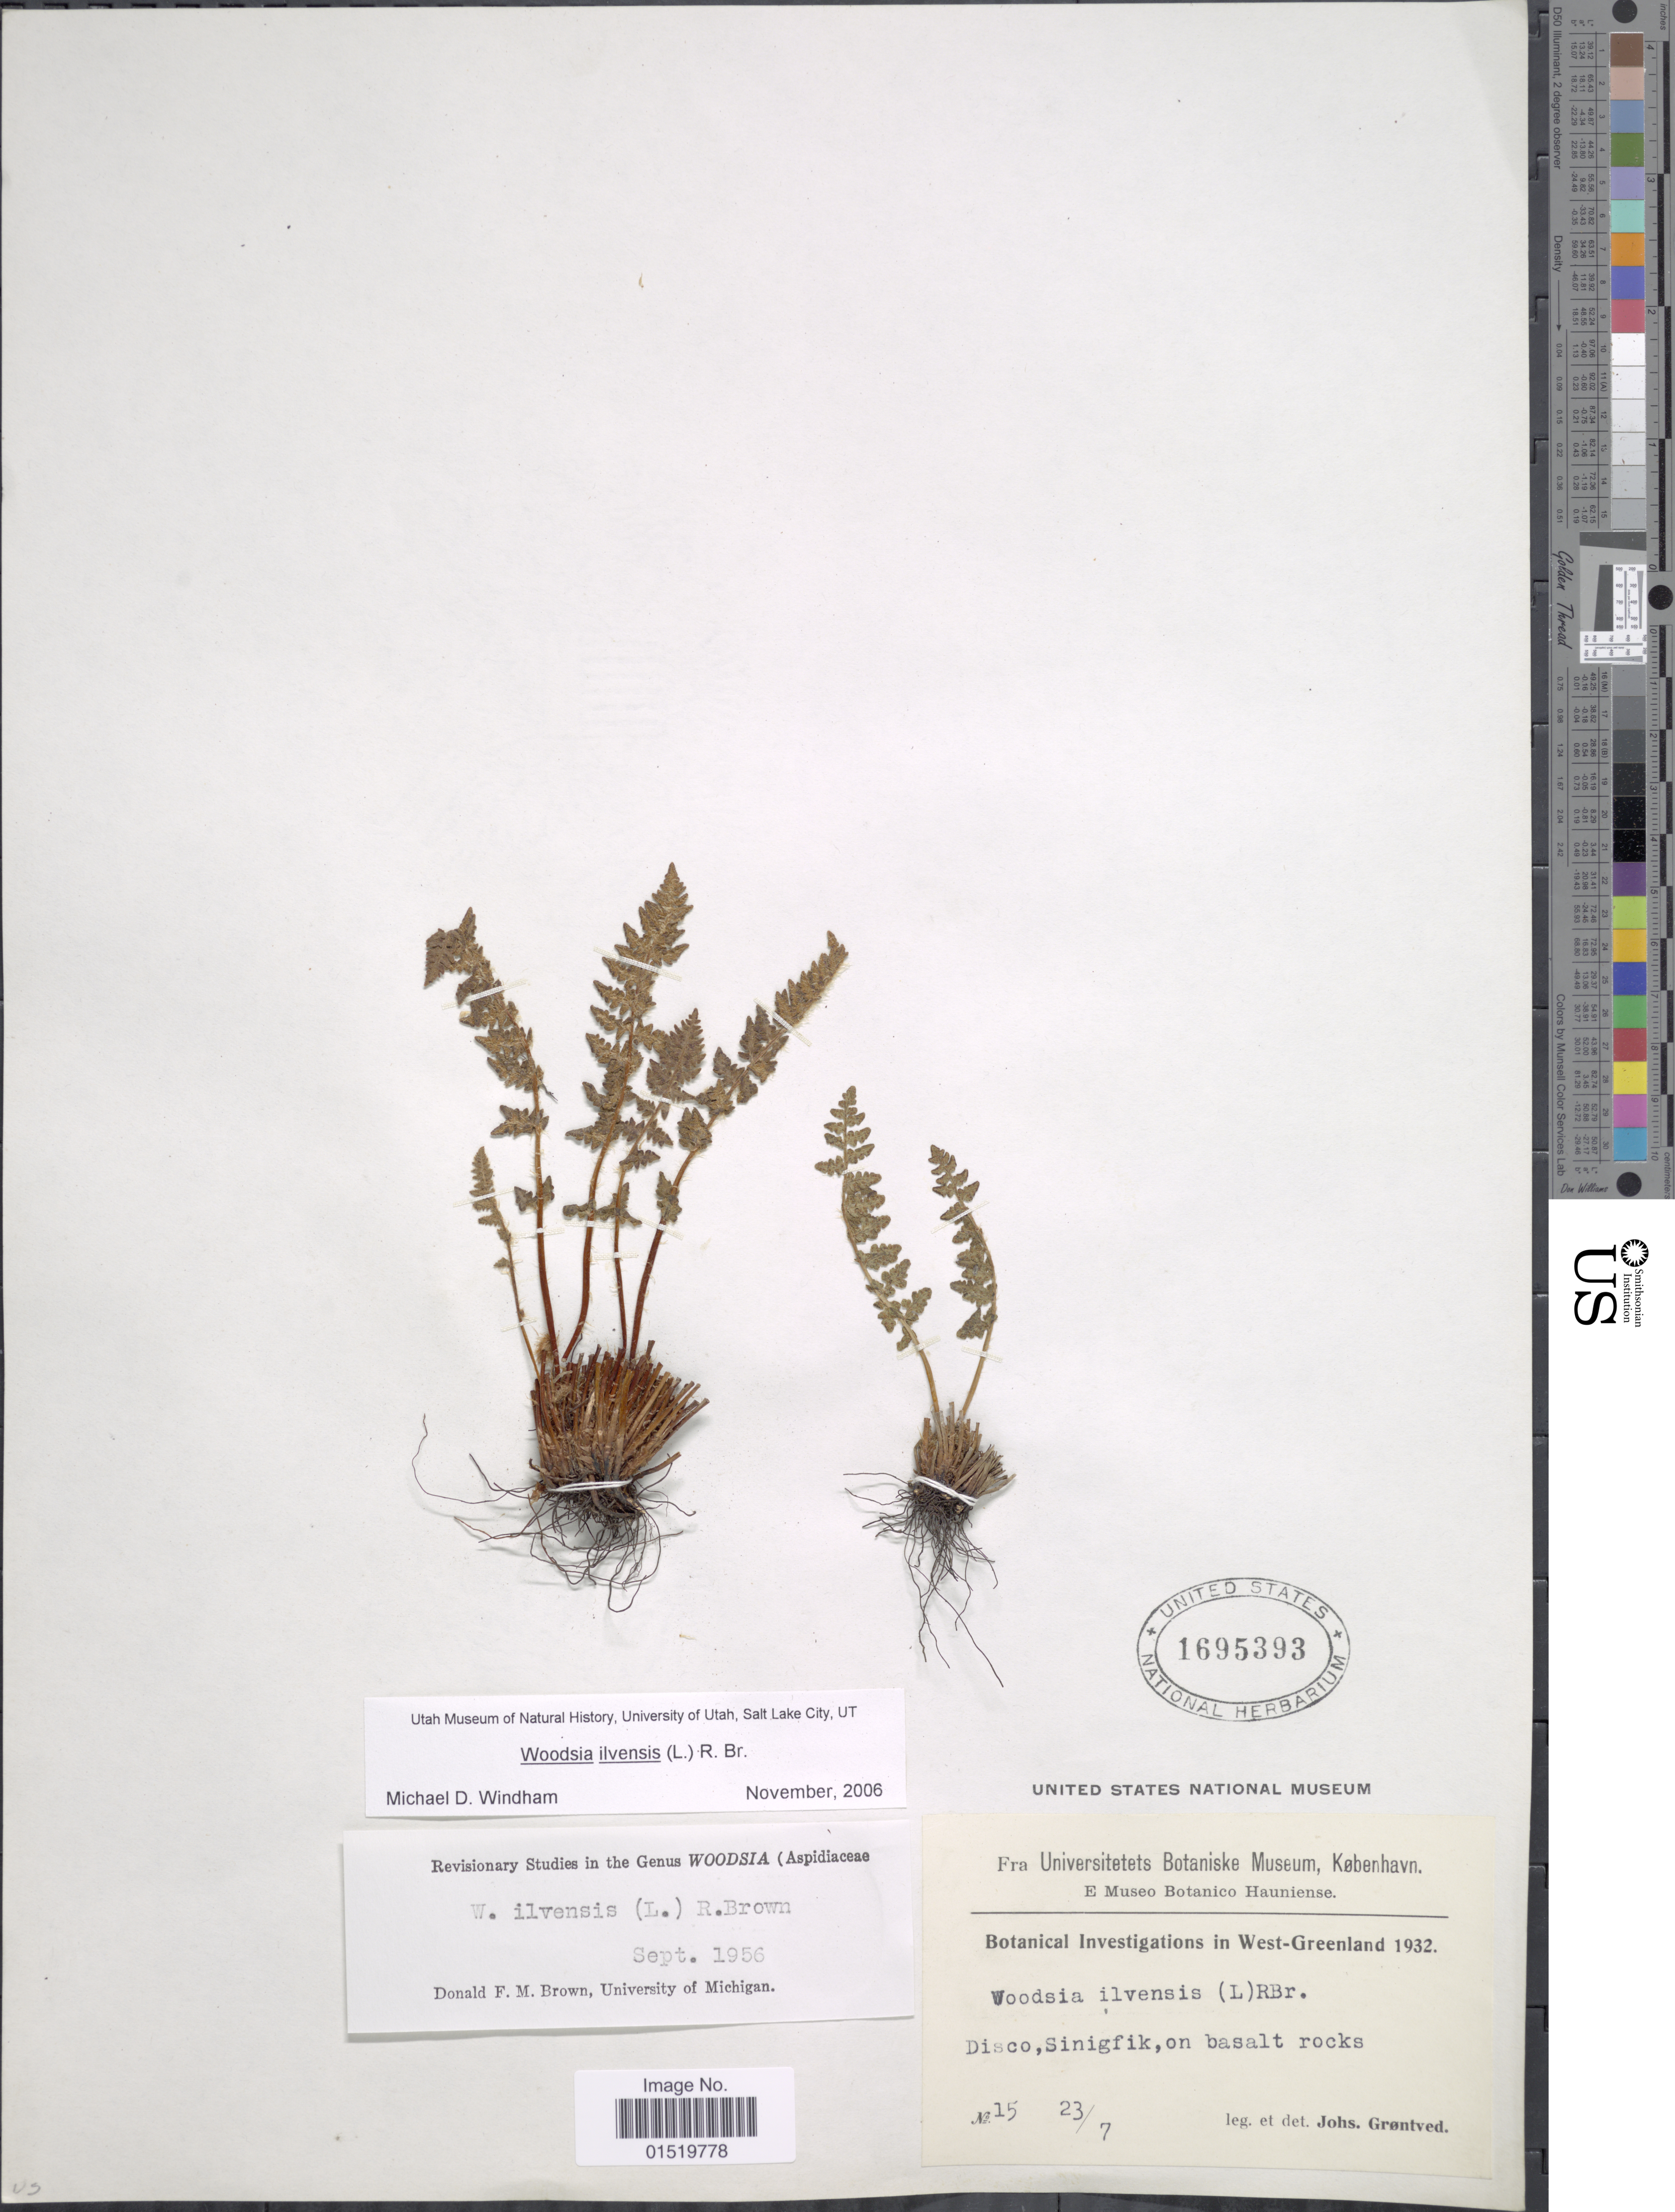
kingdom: Plantae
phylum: Tracheophyta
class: Polypodiopsida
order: Polypodiales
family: Woodsiaceae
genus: Woodsia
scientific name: Woodsia ilvensis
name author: (L.) R. Br.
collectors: J. Grøntved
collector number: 15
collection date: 1932-07-23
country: Greenland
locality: Disco, Sinigfik, on basalt rocks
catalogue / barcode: US 1695393